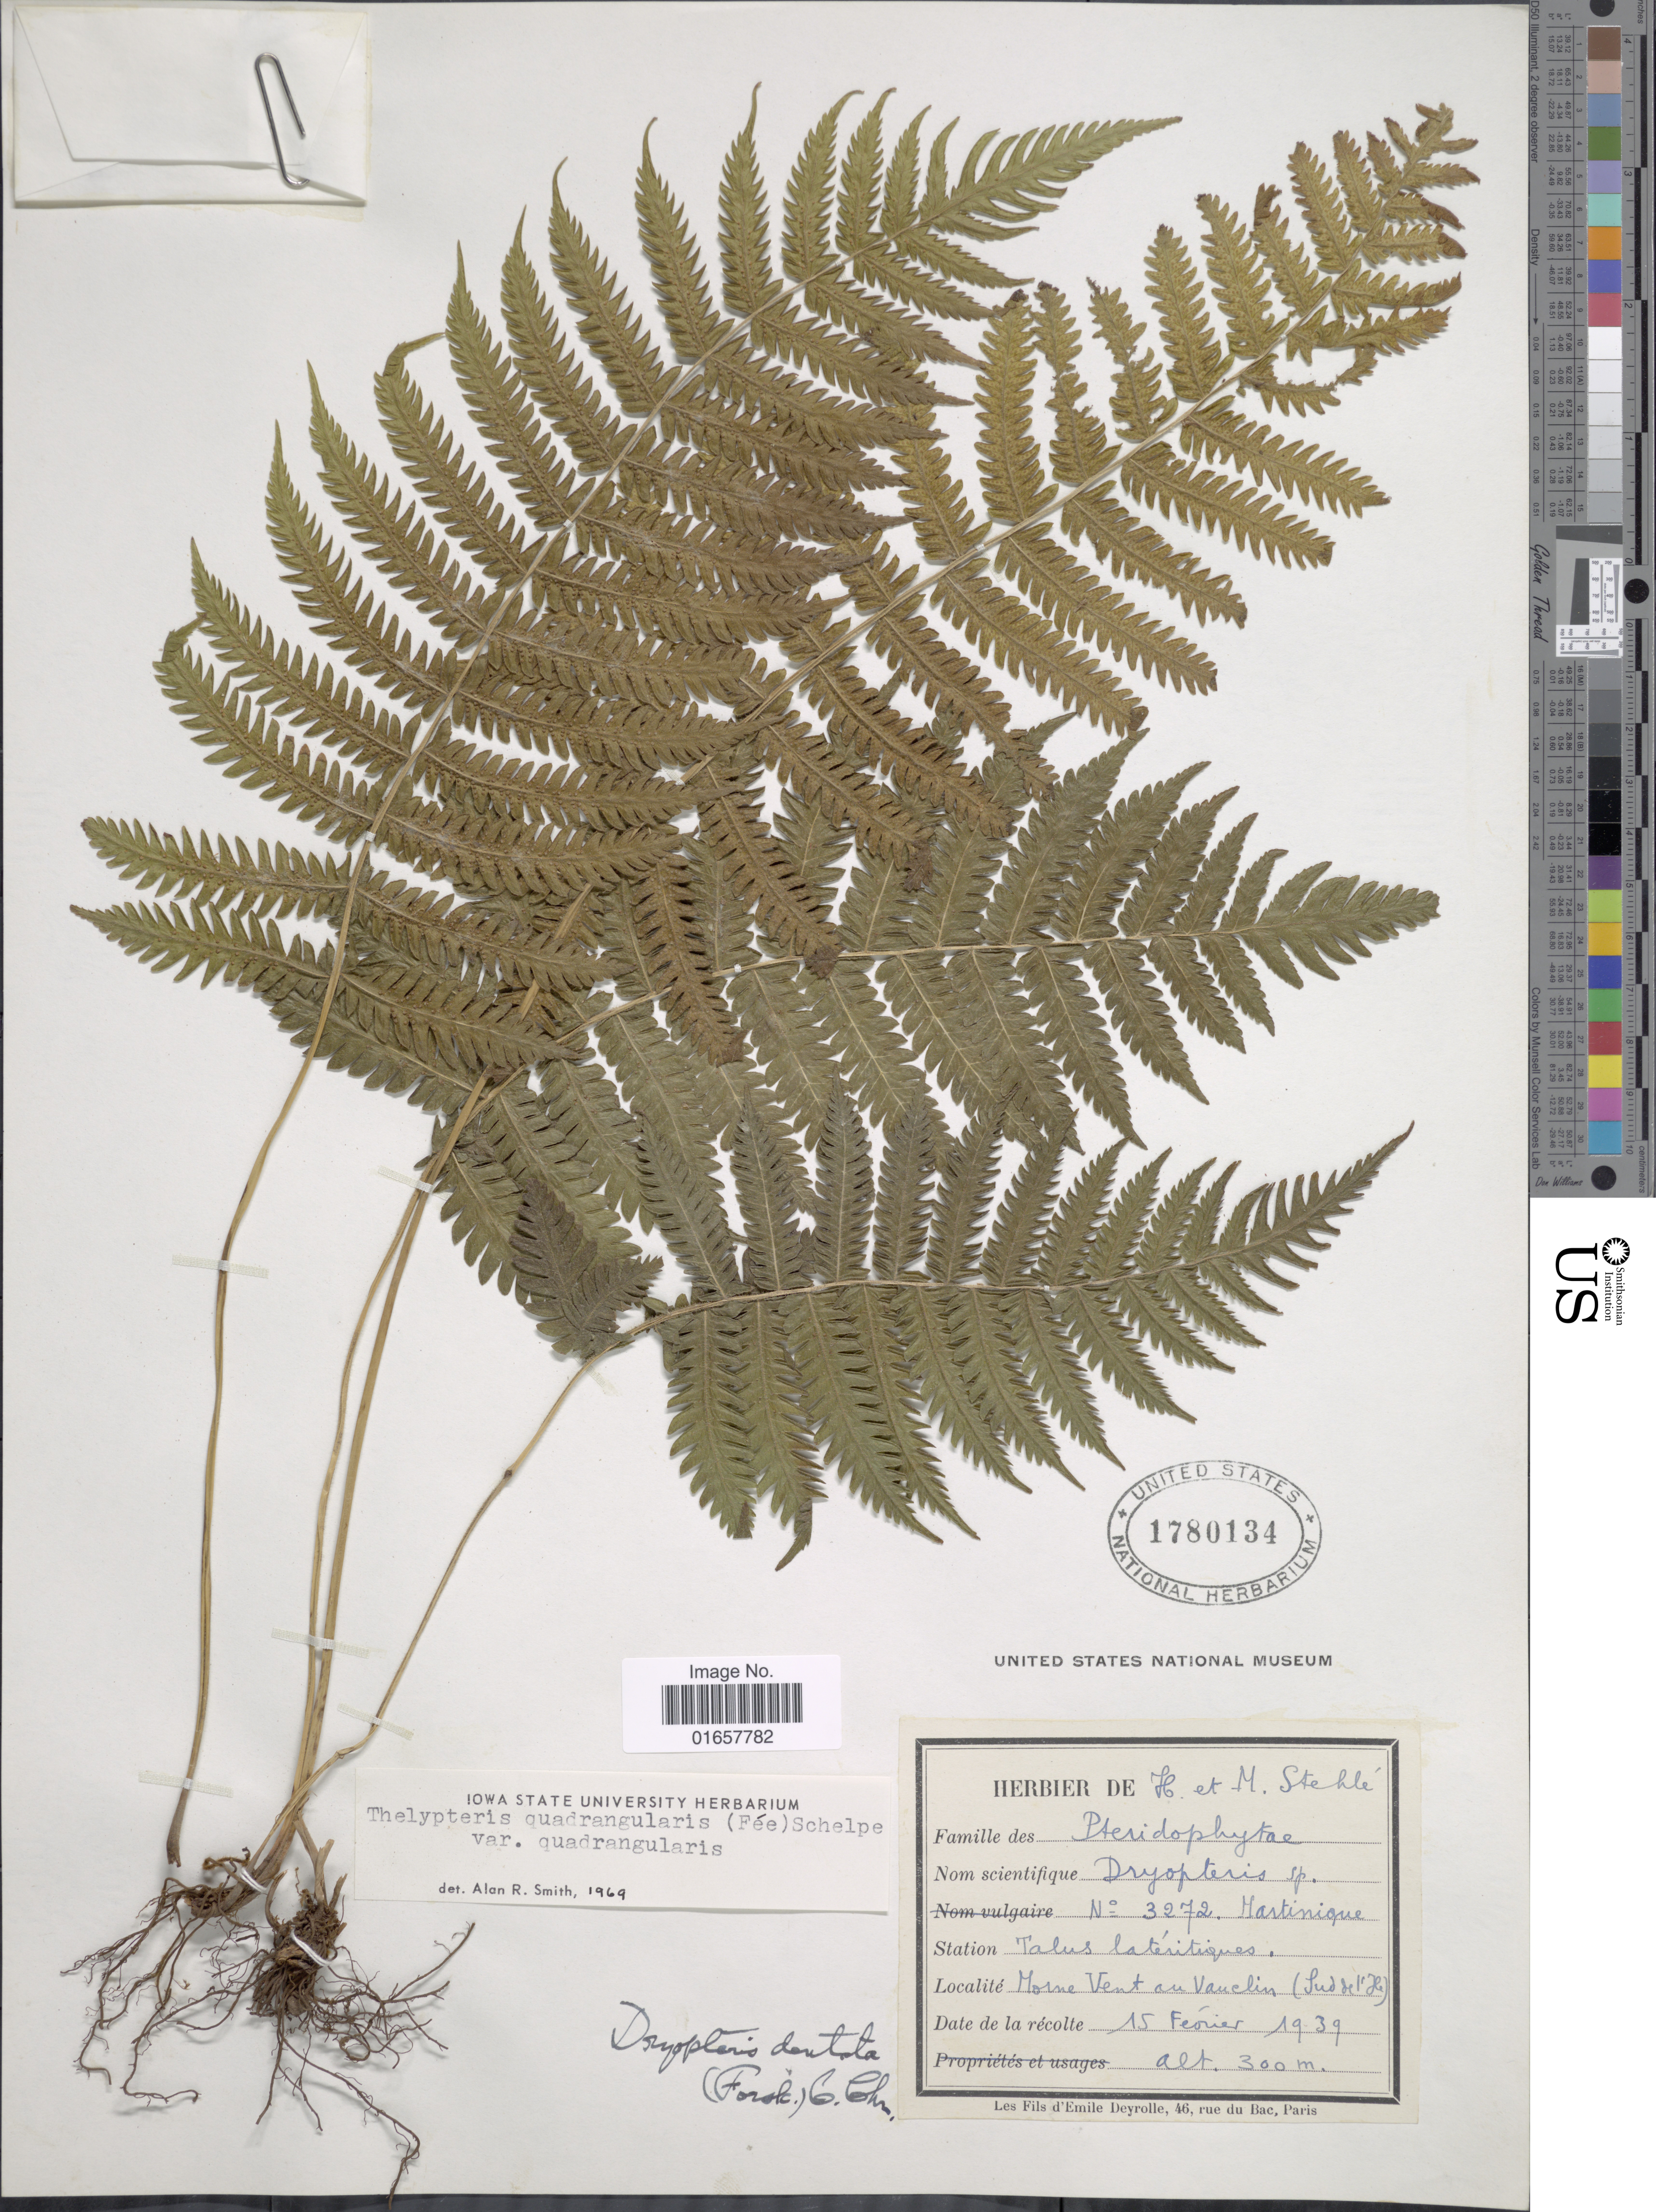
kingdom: Plantae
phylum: Tracheophyta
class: Polypodiopsida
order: Polypodiales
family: Thelypteridaceae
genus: Christella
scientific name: Christella hispidula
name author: (Decne.) Holttum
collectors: ex herb. H. Stehlé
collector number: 3272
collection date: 1939-02-15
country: Martinique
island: Martinique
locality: Morne Vent au Vauclin (Sud de l'Île).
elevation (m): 300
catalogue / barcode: US 1780134